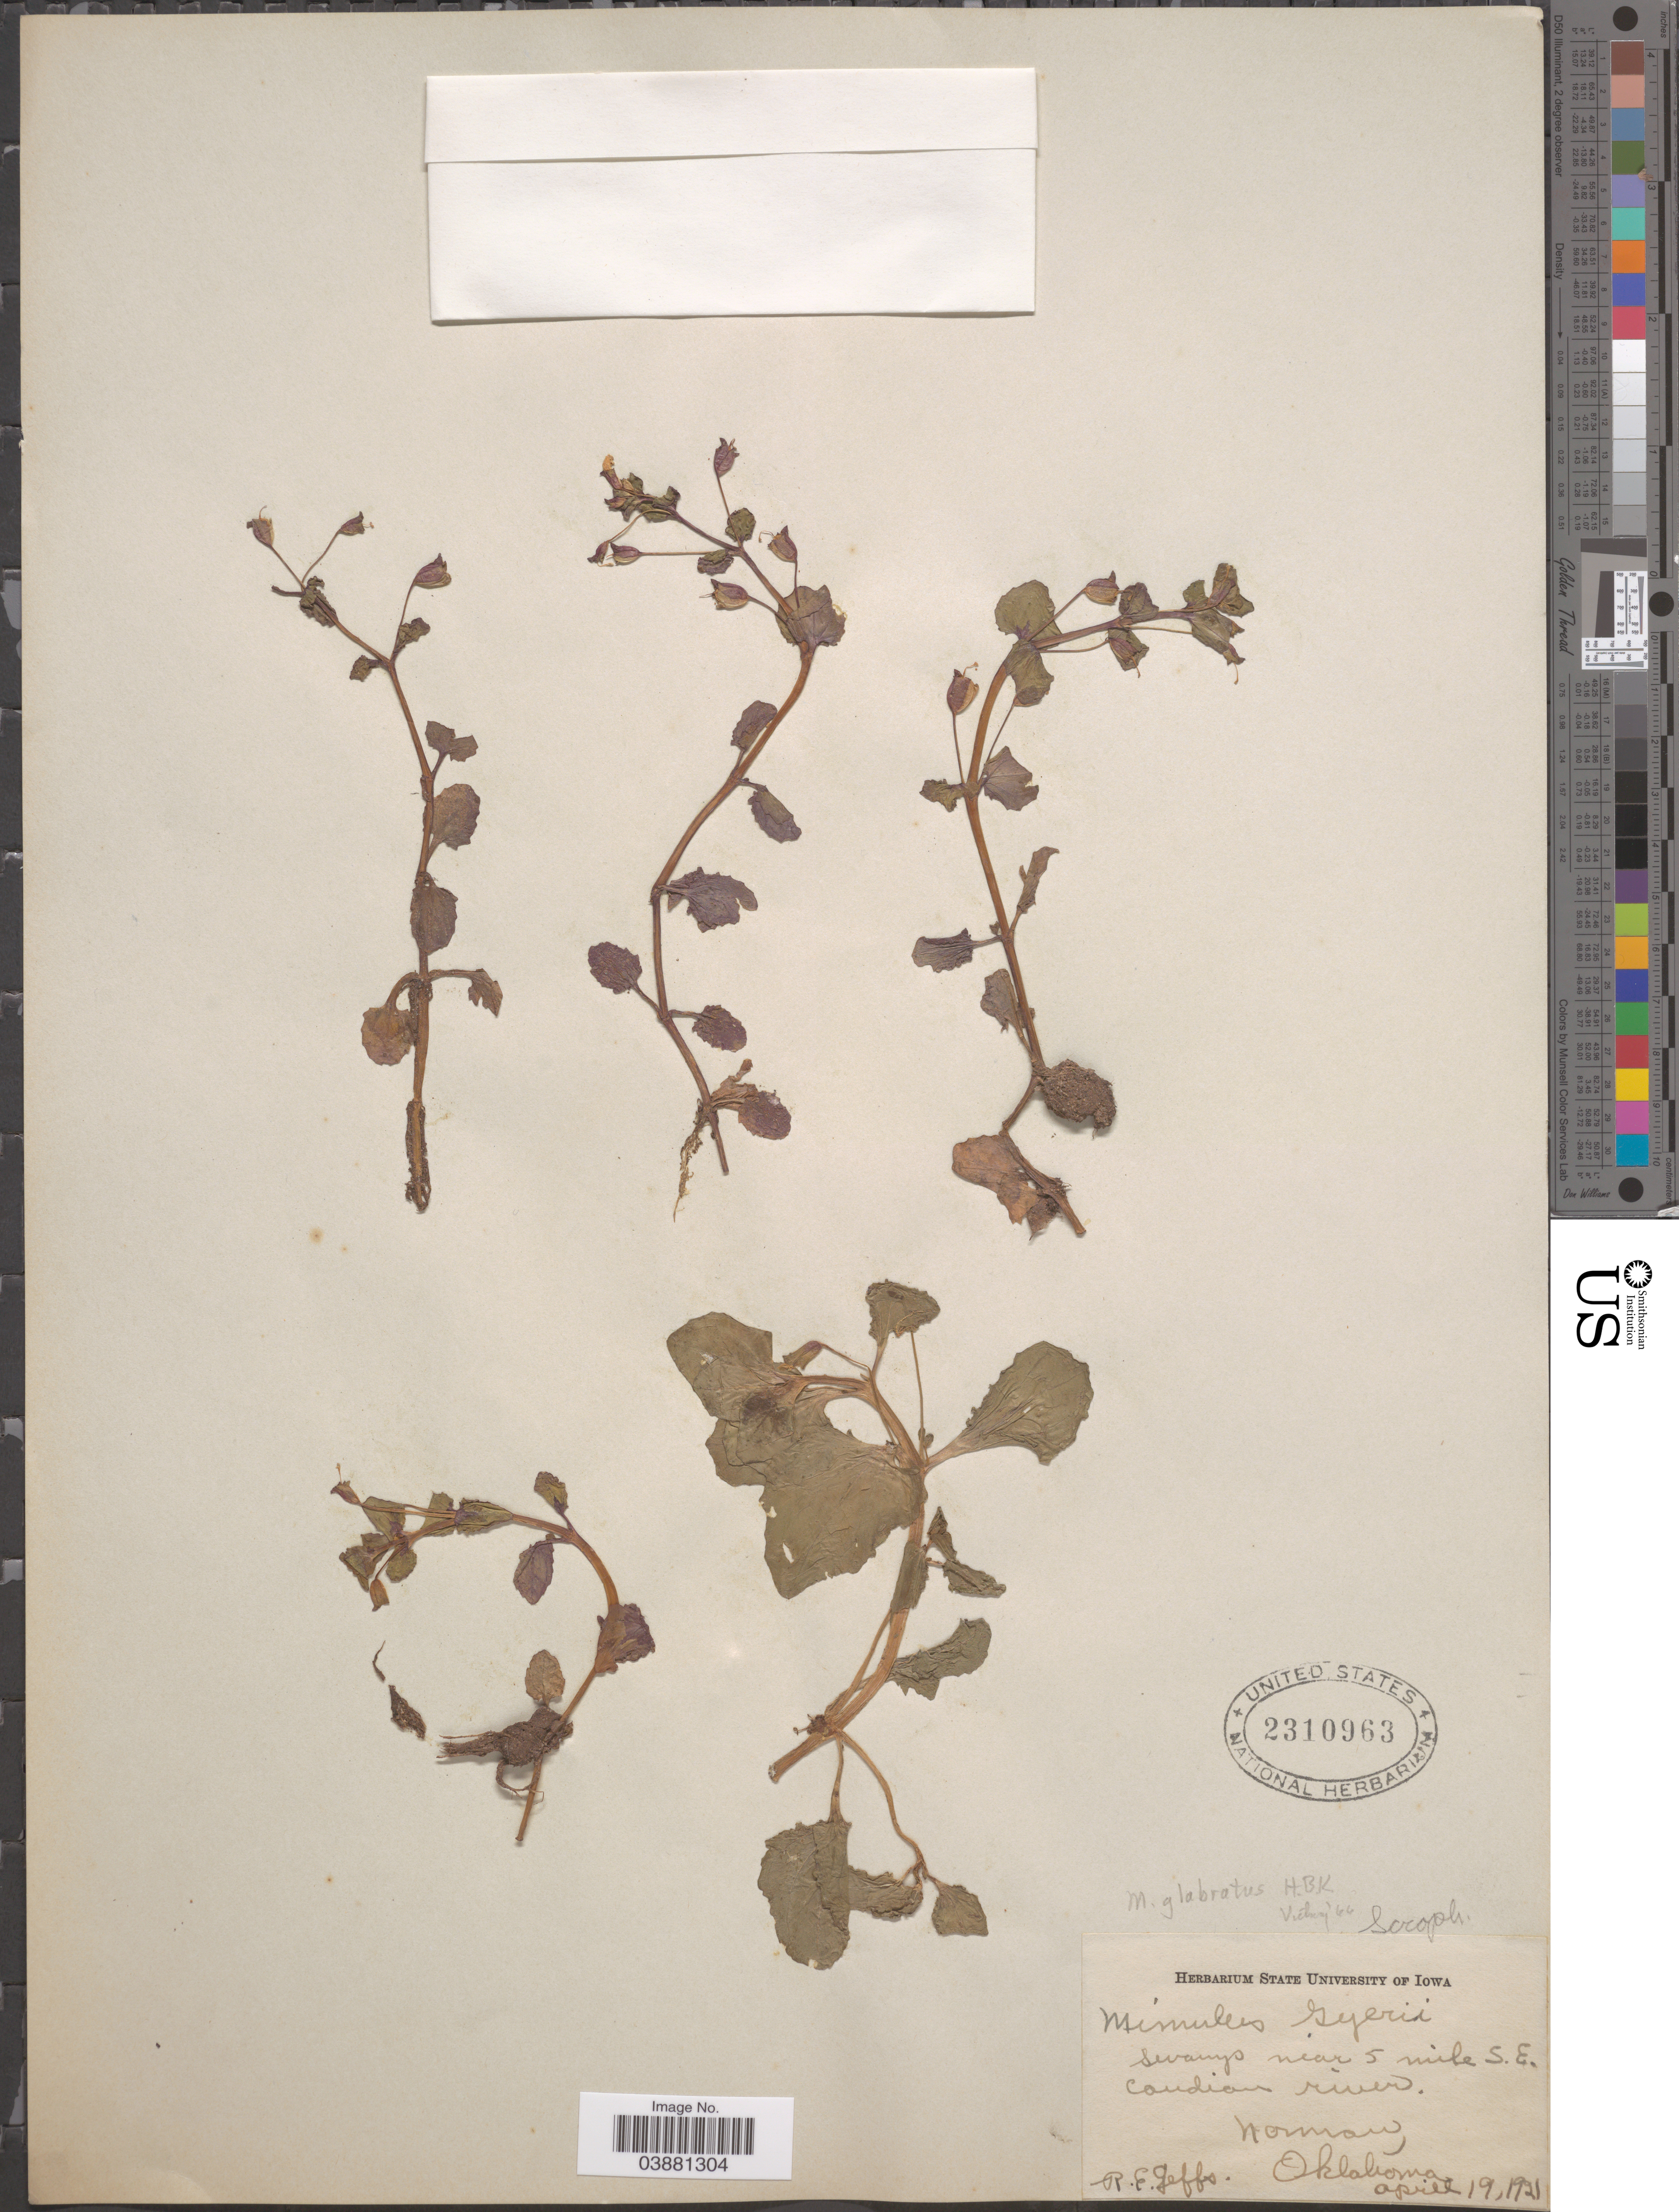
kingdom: Plantae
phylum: Tracheophyta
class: Magnoliopsida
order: Lamiales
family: Phrymaceae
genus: Mimulus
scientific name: Mimulus glabratus var. fremontii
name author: Kunth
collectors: R. Jeffs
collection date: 1921-04-19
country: United States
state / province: Oklahoma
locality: Swamps near 5 miles S.E. Candian river. Norman.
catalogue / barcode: US 2310963